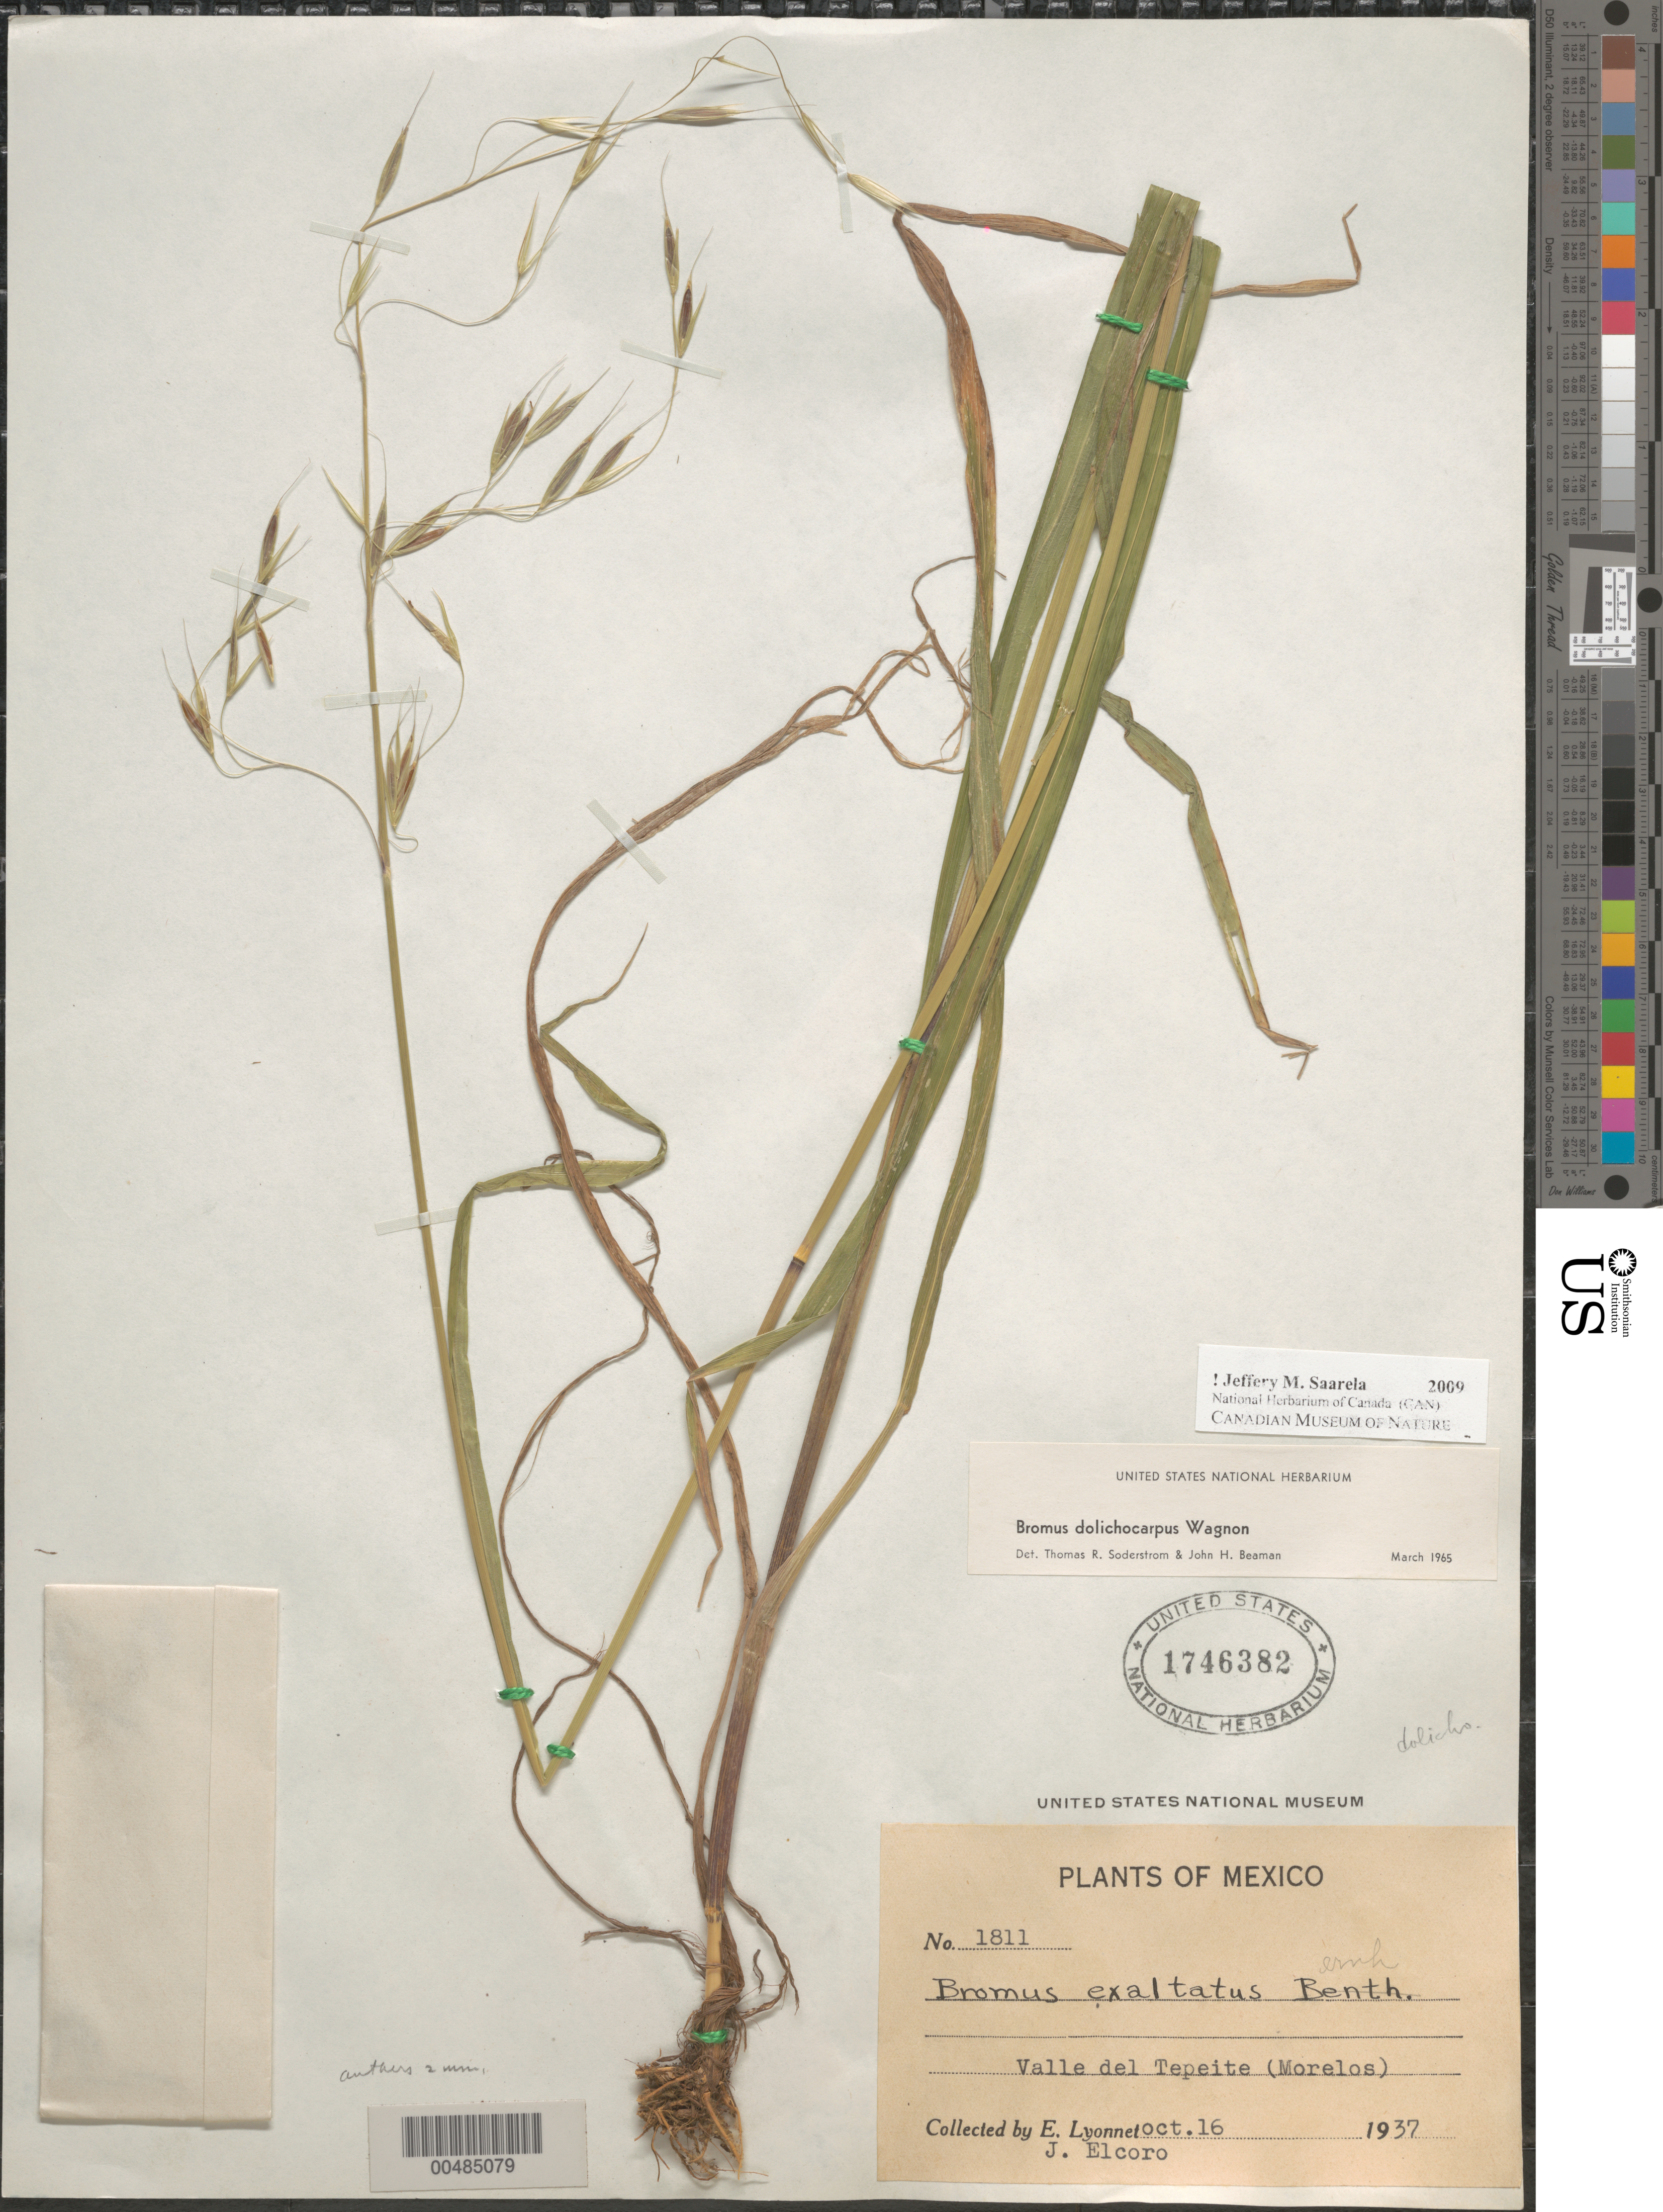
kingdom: Plantae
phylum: Tracheophyta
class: Liliopsida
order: Poales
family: Poaceae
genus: Bromus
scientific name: Bromus dolichocarpus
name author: Wagnon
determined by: Soderstrom, T. R.; Beaman, J. H.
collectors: Bro. E. Lyonnet & J. Elcoro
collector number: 1811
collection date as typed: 16 Oct 1937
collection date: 1937-10-16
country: Mexico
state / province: Morelos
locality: Valle del Tepeite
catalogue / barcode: US 1746382